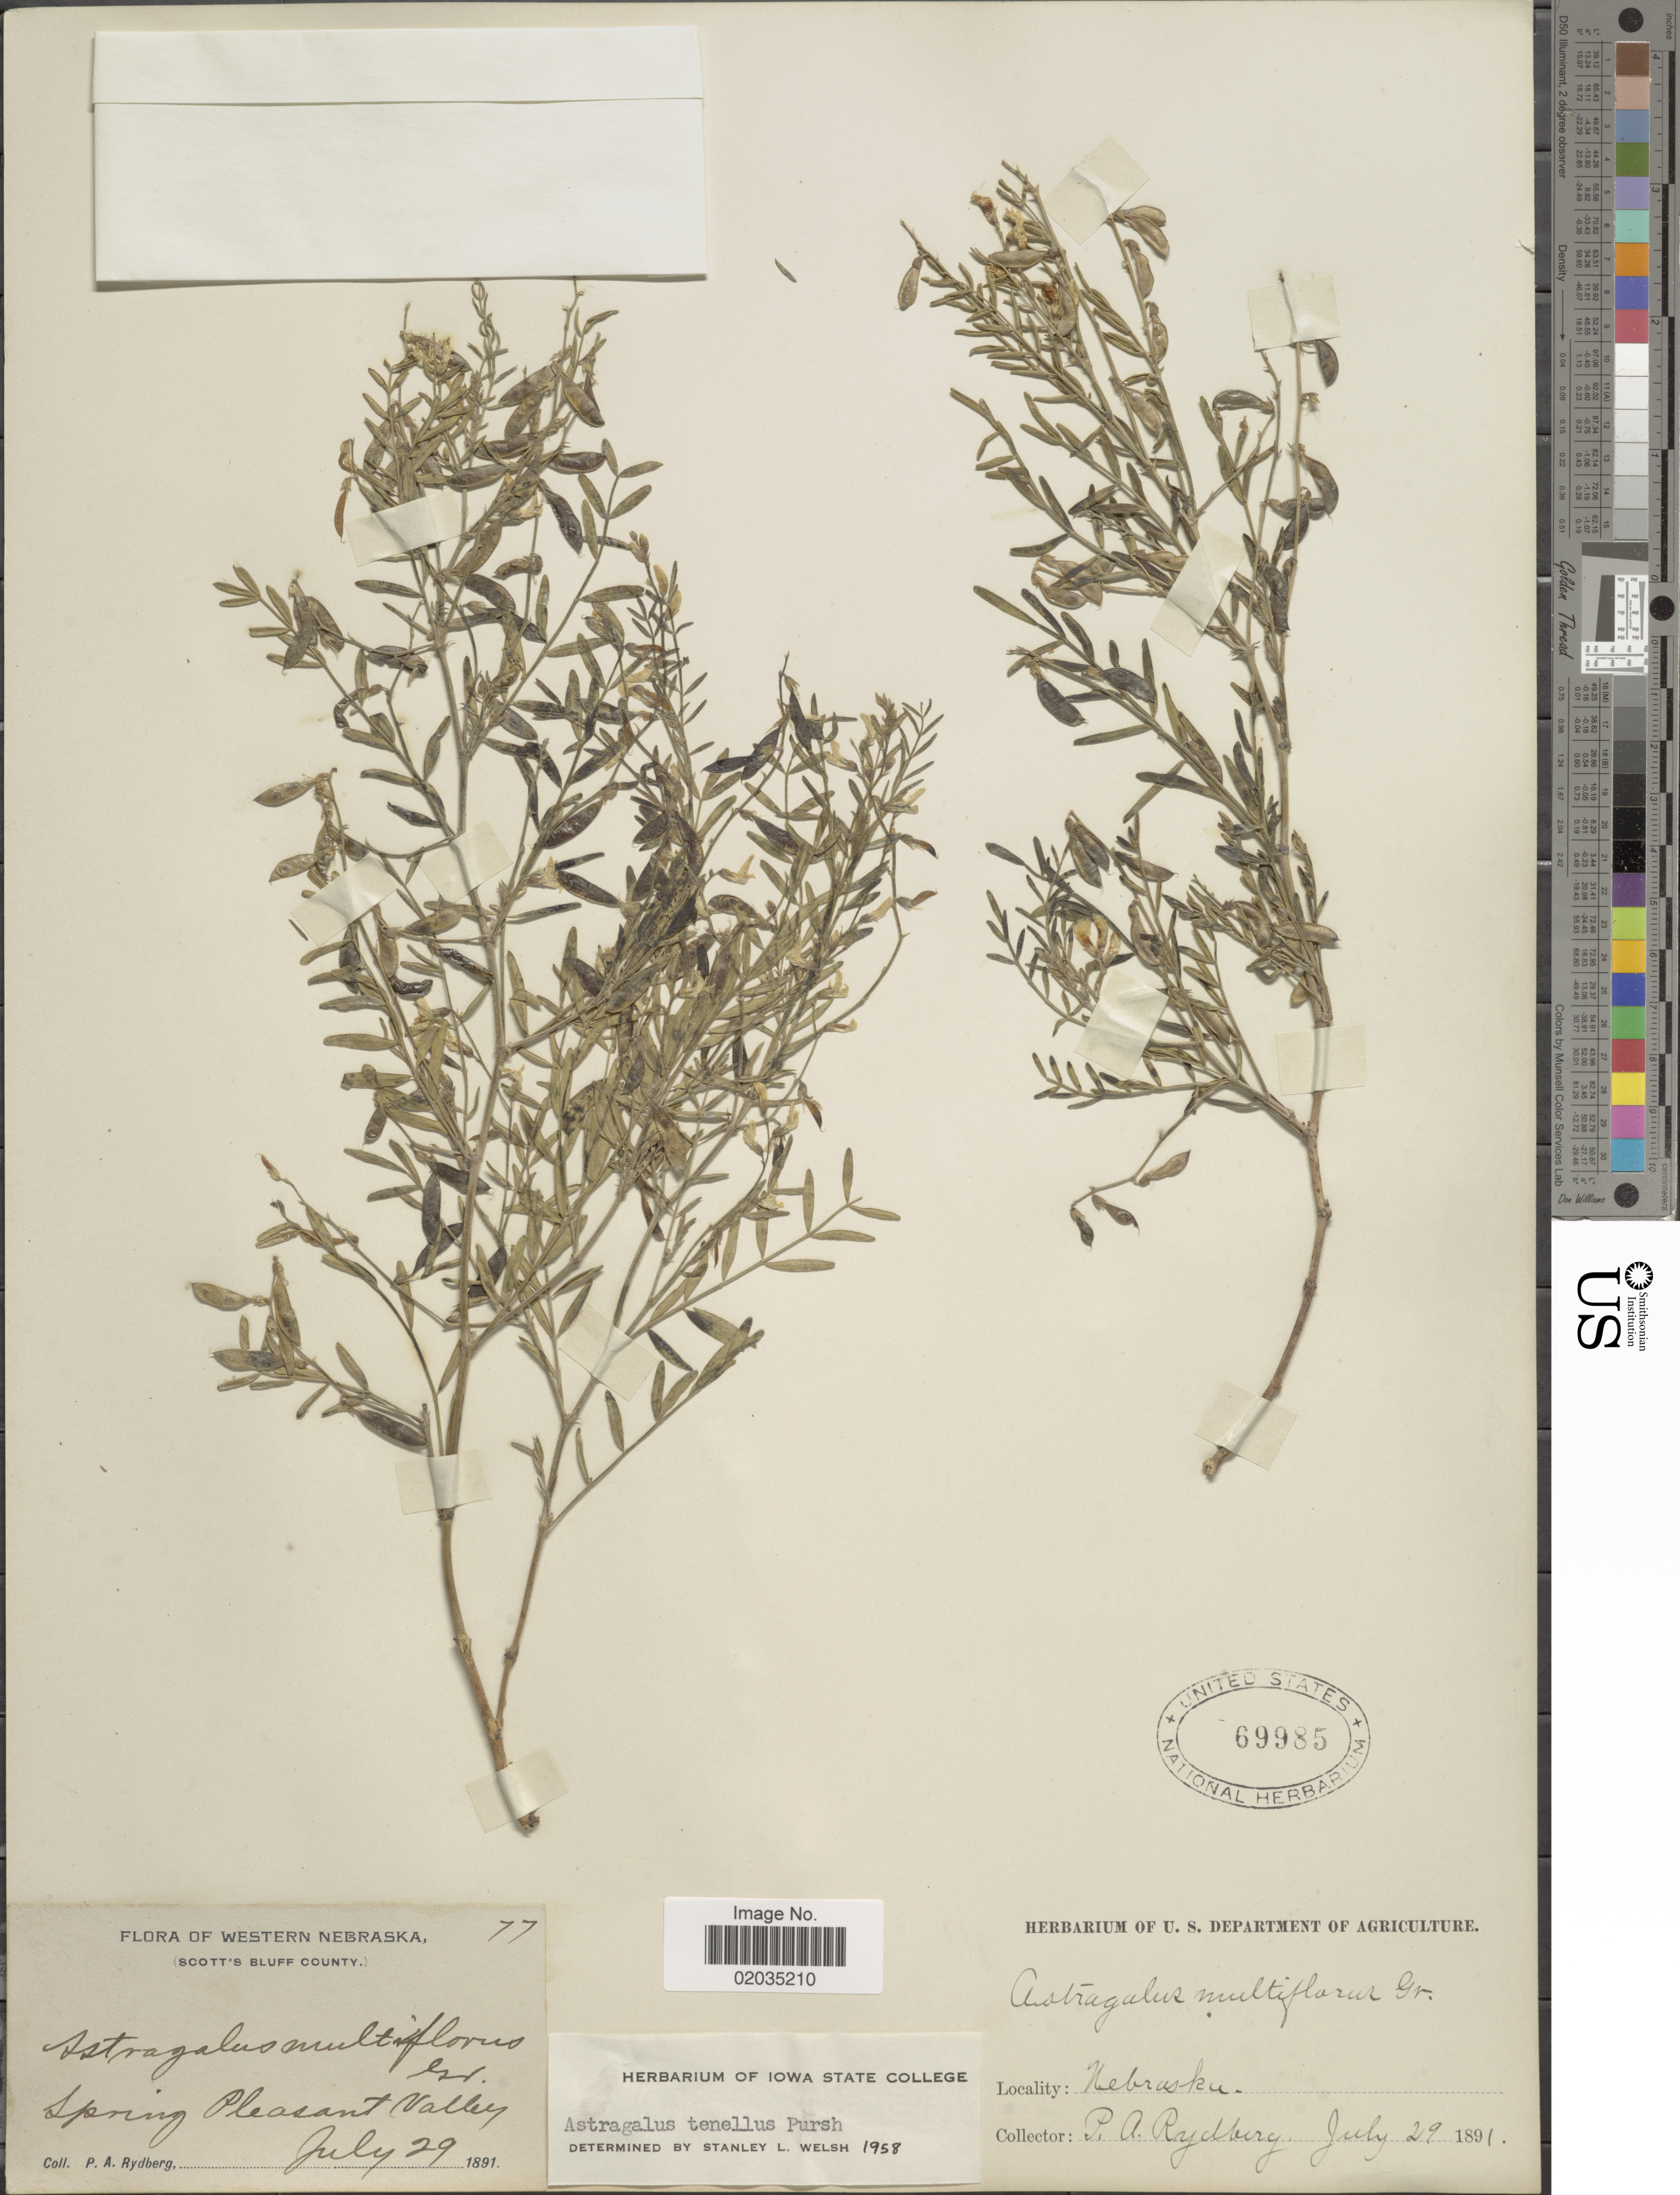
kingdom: Plantae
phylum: Tracheophyta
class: Magnoliopsida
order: Fabales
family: Fabaceae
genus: Astragalus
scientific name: Astragalus tenellus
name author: Pursh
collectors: P. A. Rydberg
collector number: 77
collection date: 1891-07-29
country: United States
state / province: Nebraska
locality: Western Nebraska (Scott's Bluff County) Spring Pleasant Valley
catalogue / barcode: US 69985